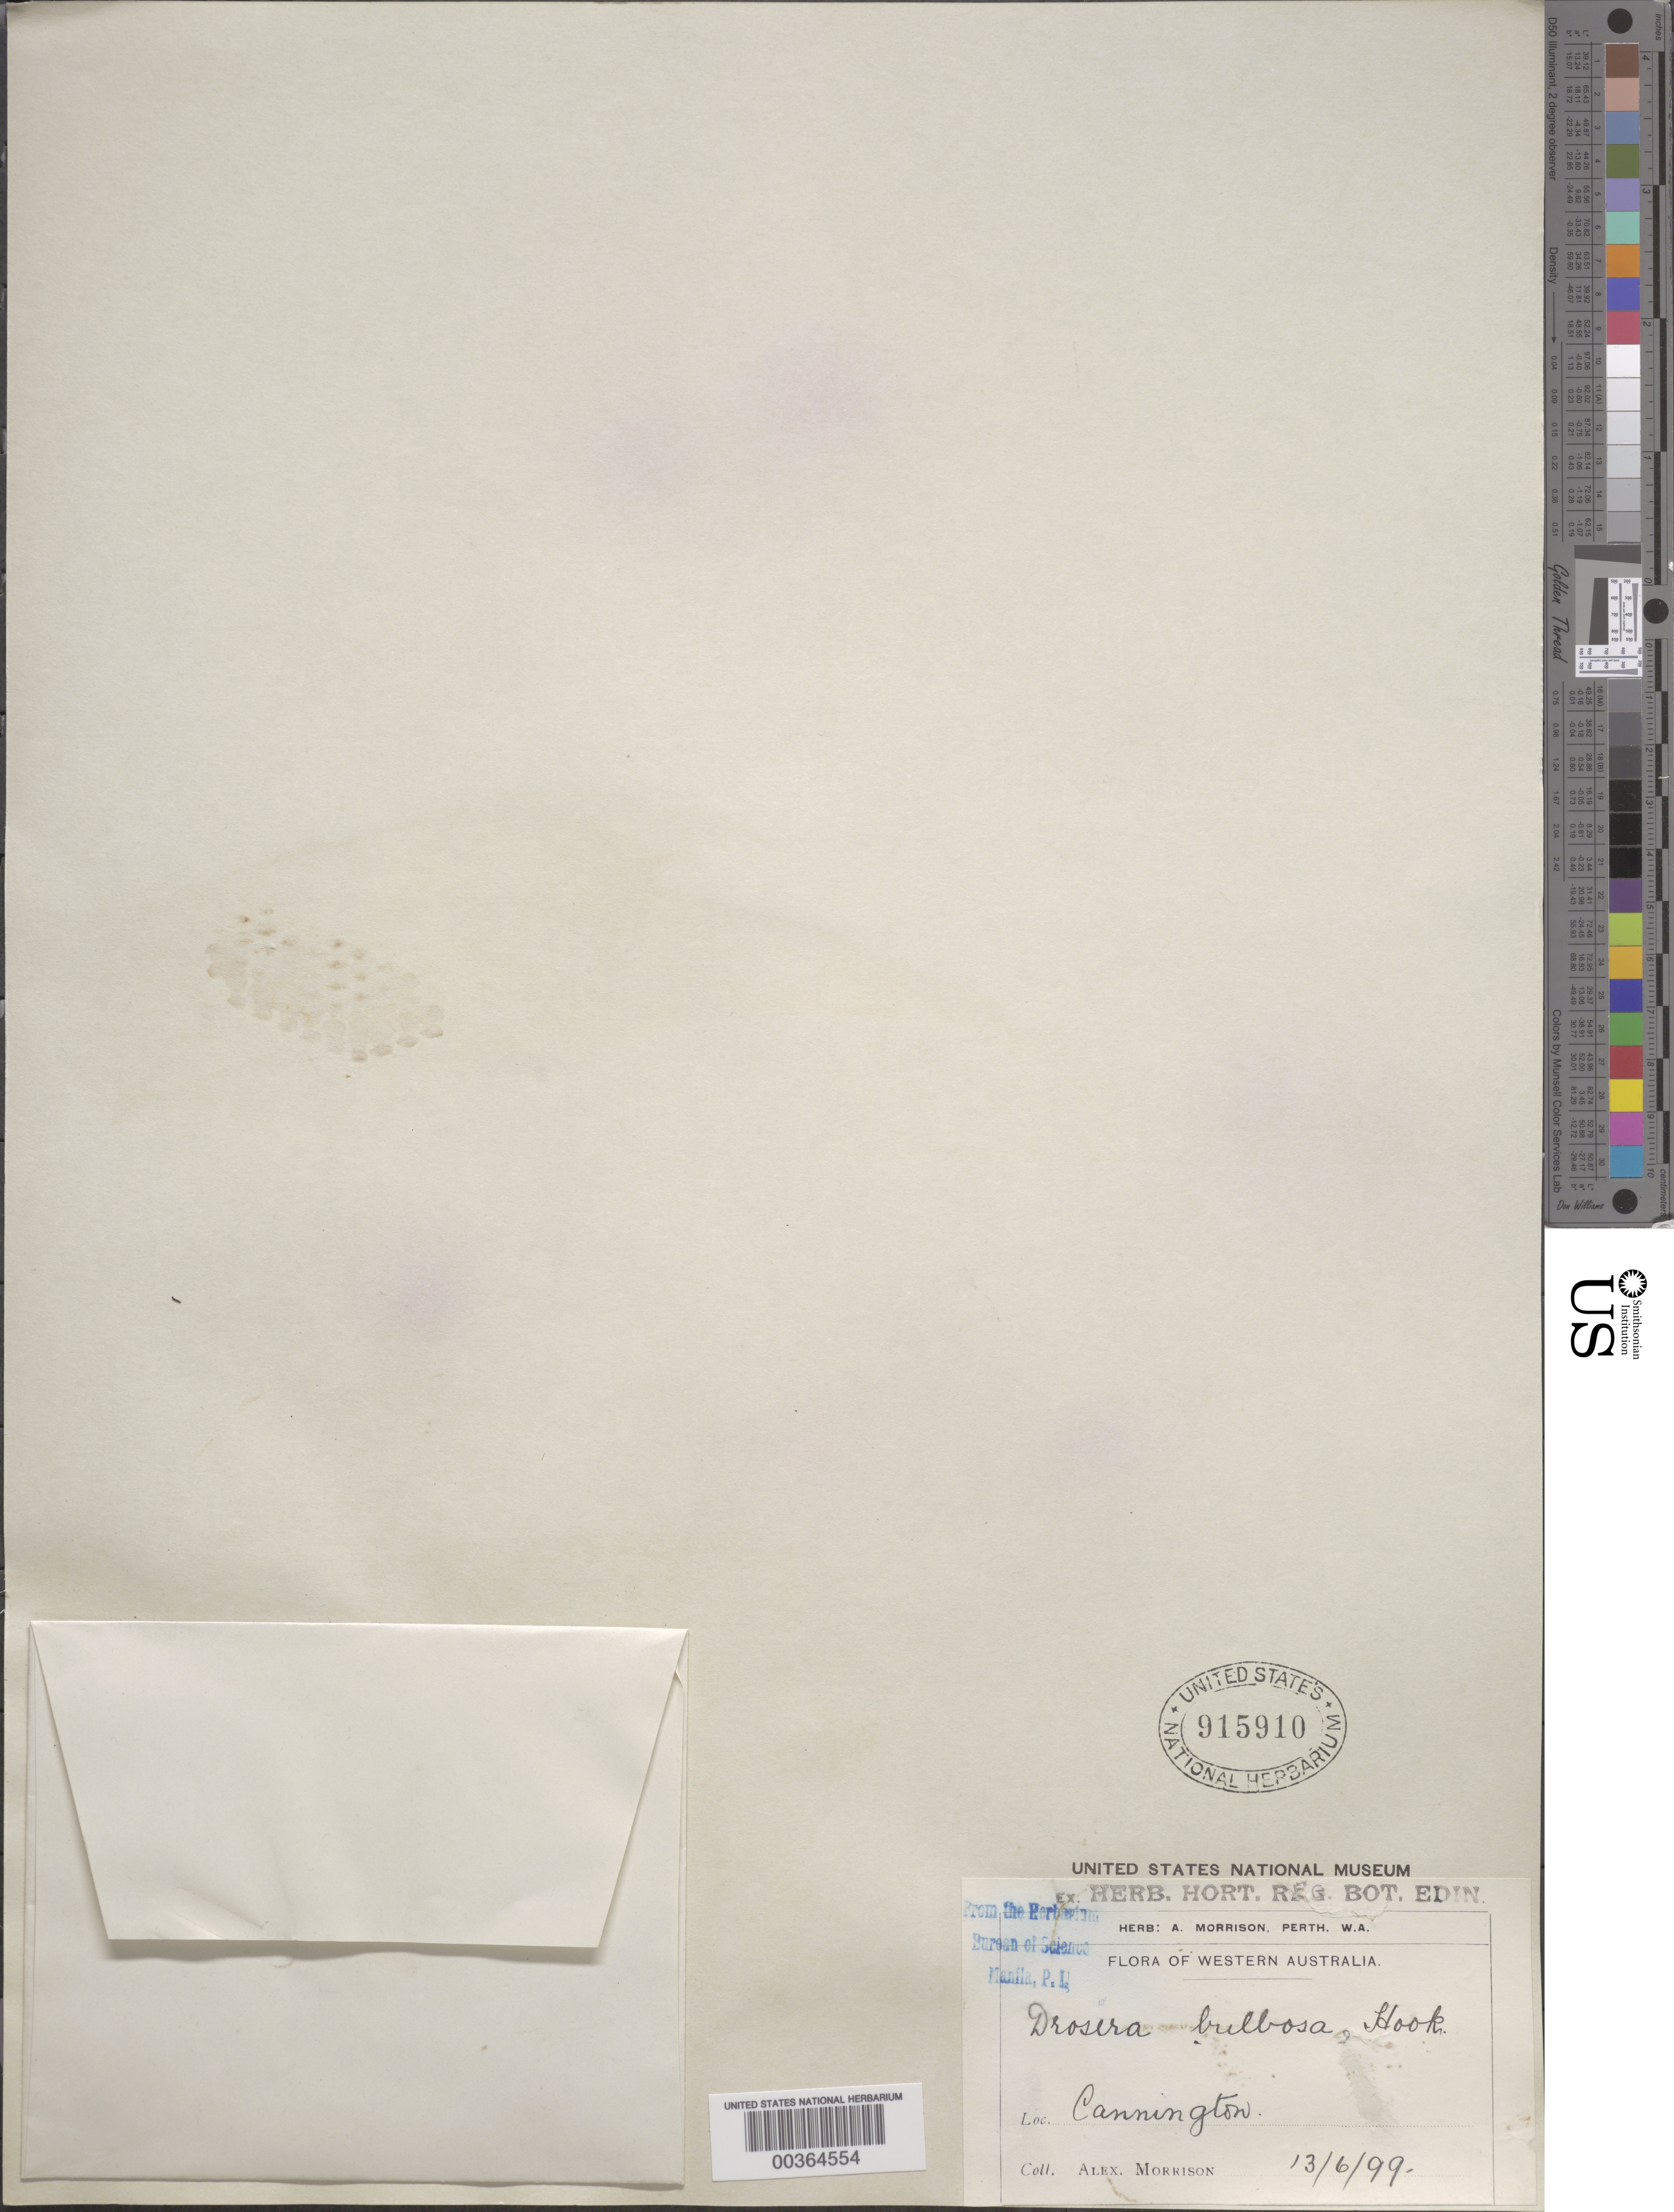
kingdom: Plantae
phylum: Tracheophyta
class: Magnoliopsida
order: Caryophyllales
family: Droseraceae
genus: Drosera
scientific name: Drosera bulbosa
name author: Hook.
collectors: A. Morrison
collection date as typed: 13 Jun 1899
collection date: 1899-06-13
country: Australia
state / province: Western Australia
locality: Cannington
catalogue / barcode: US 915910